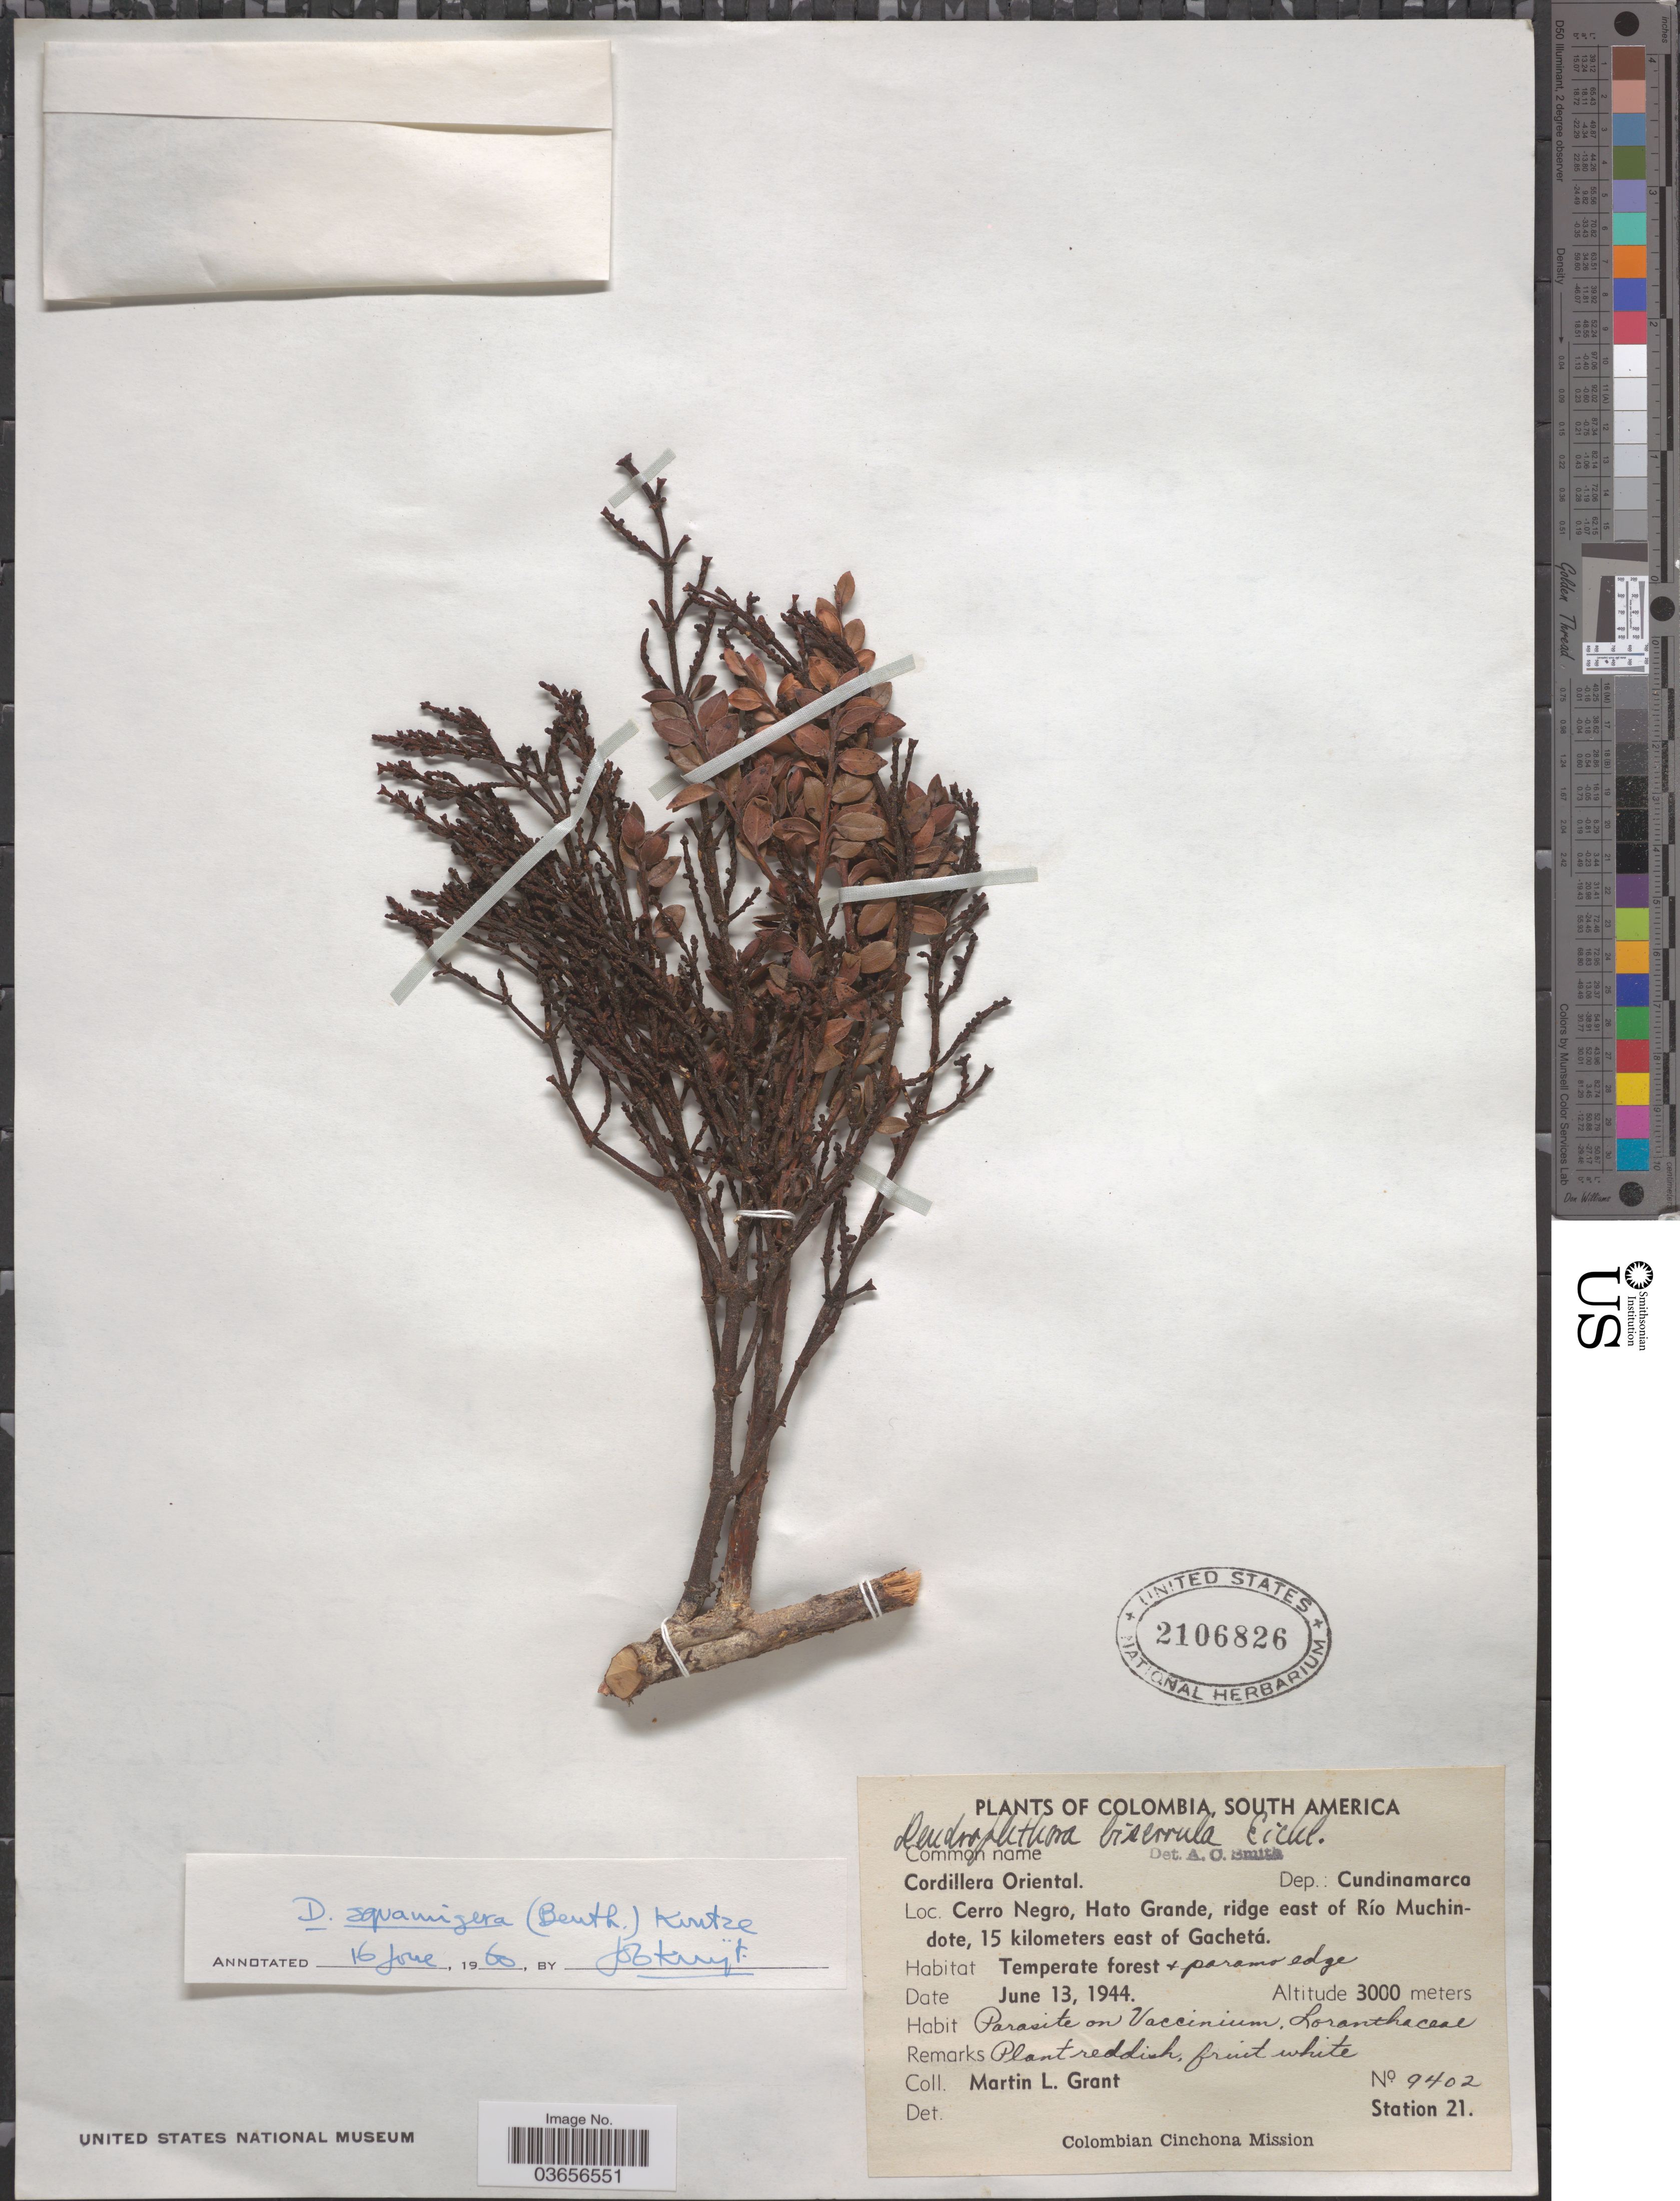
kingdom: Plantae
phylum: Tracheophyta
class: Magnoliopsida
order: Santalales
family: Viscaceae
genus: Dendrophthora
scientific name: Dendrophthora squamigera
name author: (Benth.) Kuntze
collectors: M. L. Grant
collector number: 9402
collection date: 1944-06-13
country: Colombia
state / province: Cundinamarca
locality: Cordillera Oriental. Dep.: Cundinamarca. Cerro Negro, Hato Grande, ridge east of Río Muchindote, 15 kilometers east of Gachetá. Station 21.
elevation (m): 3000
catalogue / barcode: US 2106826